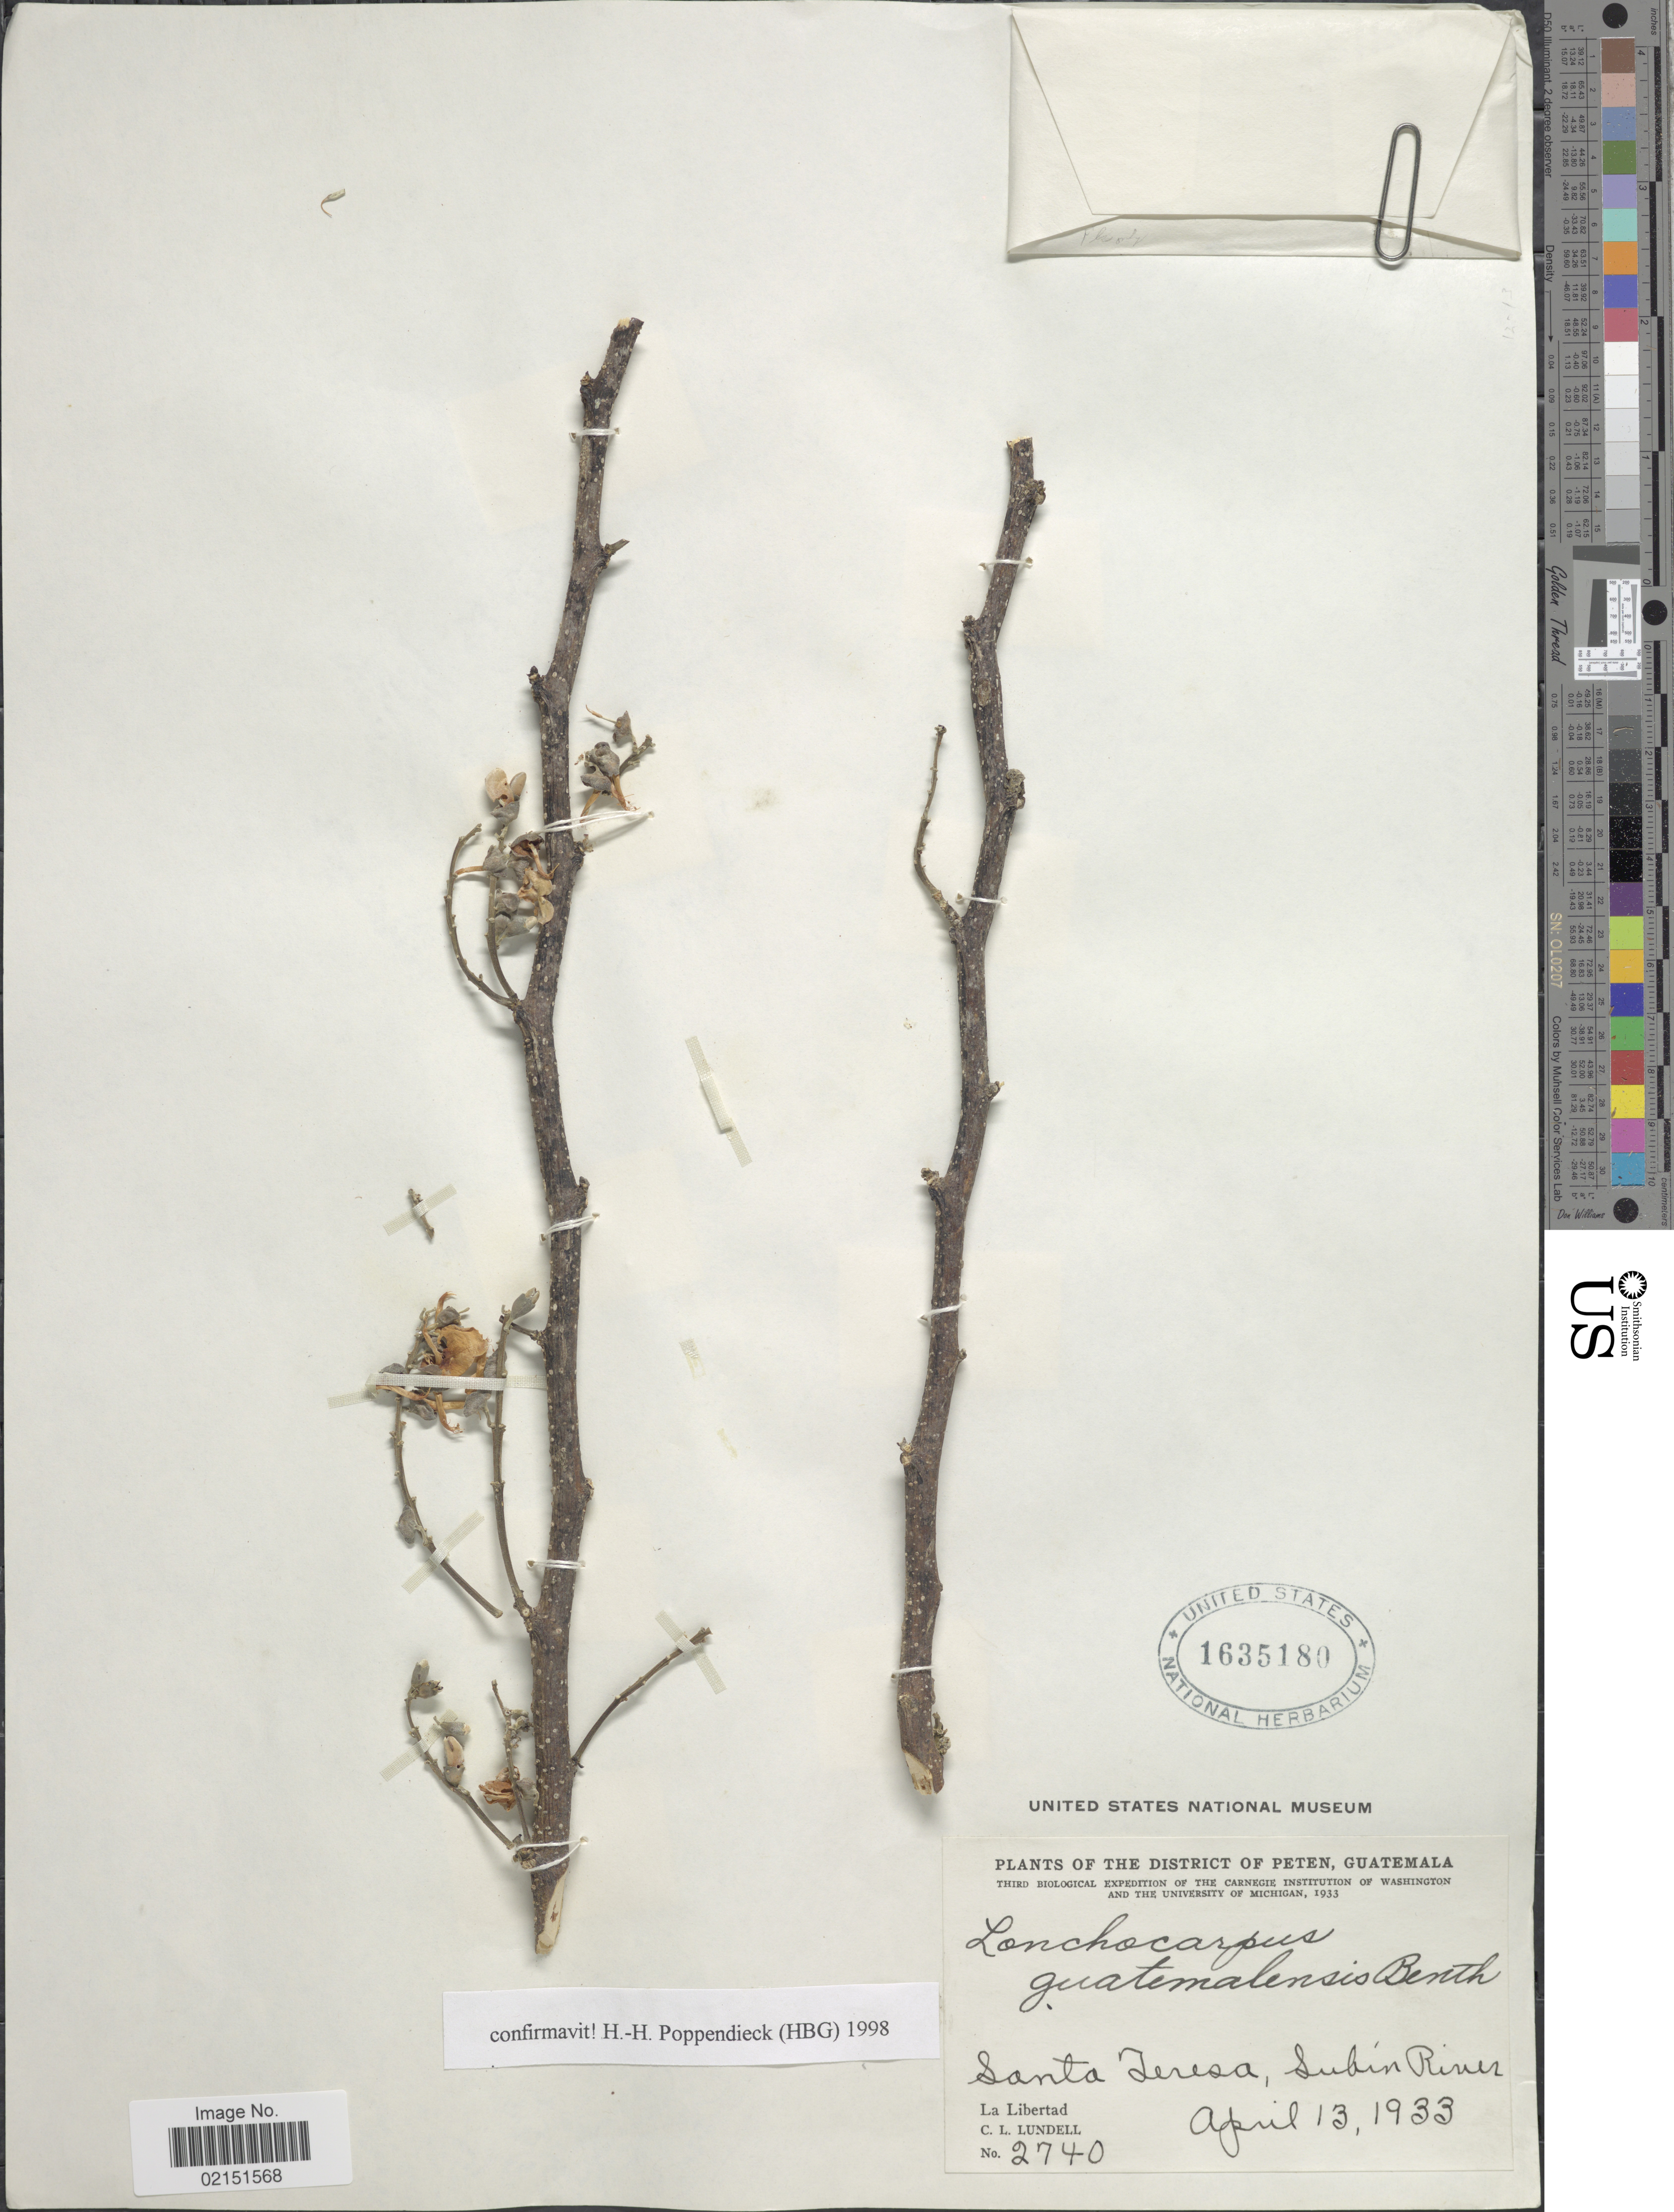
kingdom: Plantae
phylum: Tracheophyta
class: Magnoliopsida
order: Fabales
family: Fabaceae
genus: Lonchocarpus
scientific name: Lonchocarpus guatemalensis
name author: Benth.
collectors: C. L. Lundell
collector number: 2740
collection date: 1933-04-13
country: Guatemala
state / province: El Petén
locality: District of Peten, Guatemala. Santa Teresa, Subin River. La Libertad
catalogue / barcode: US 1635180